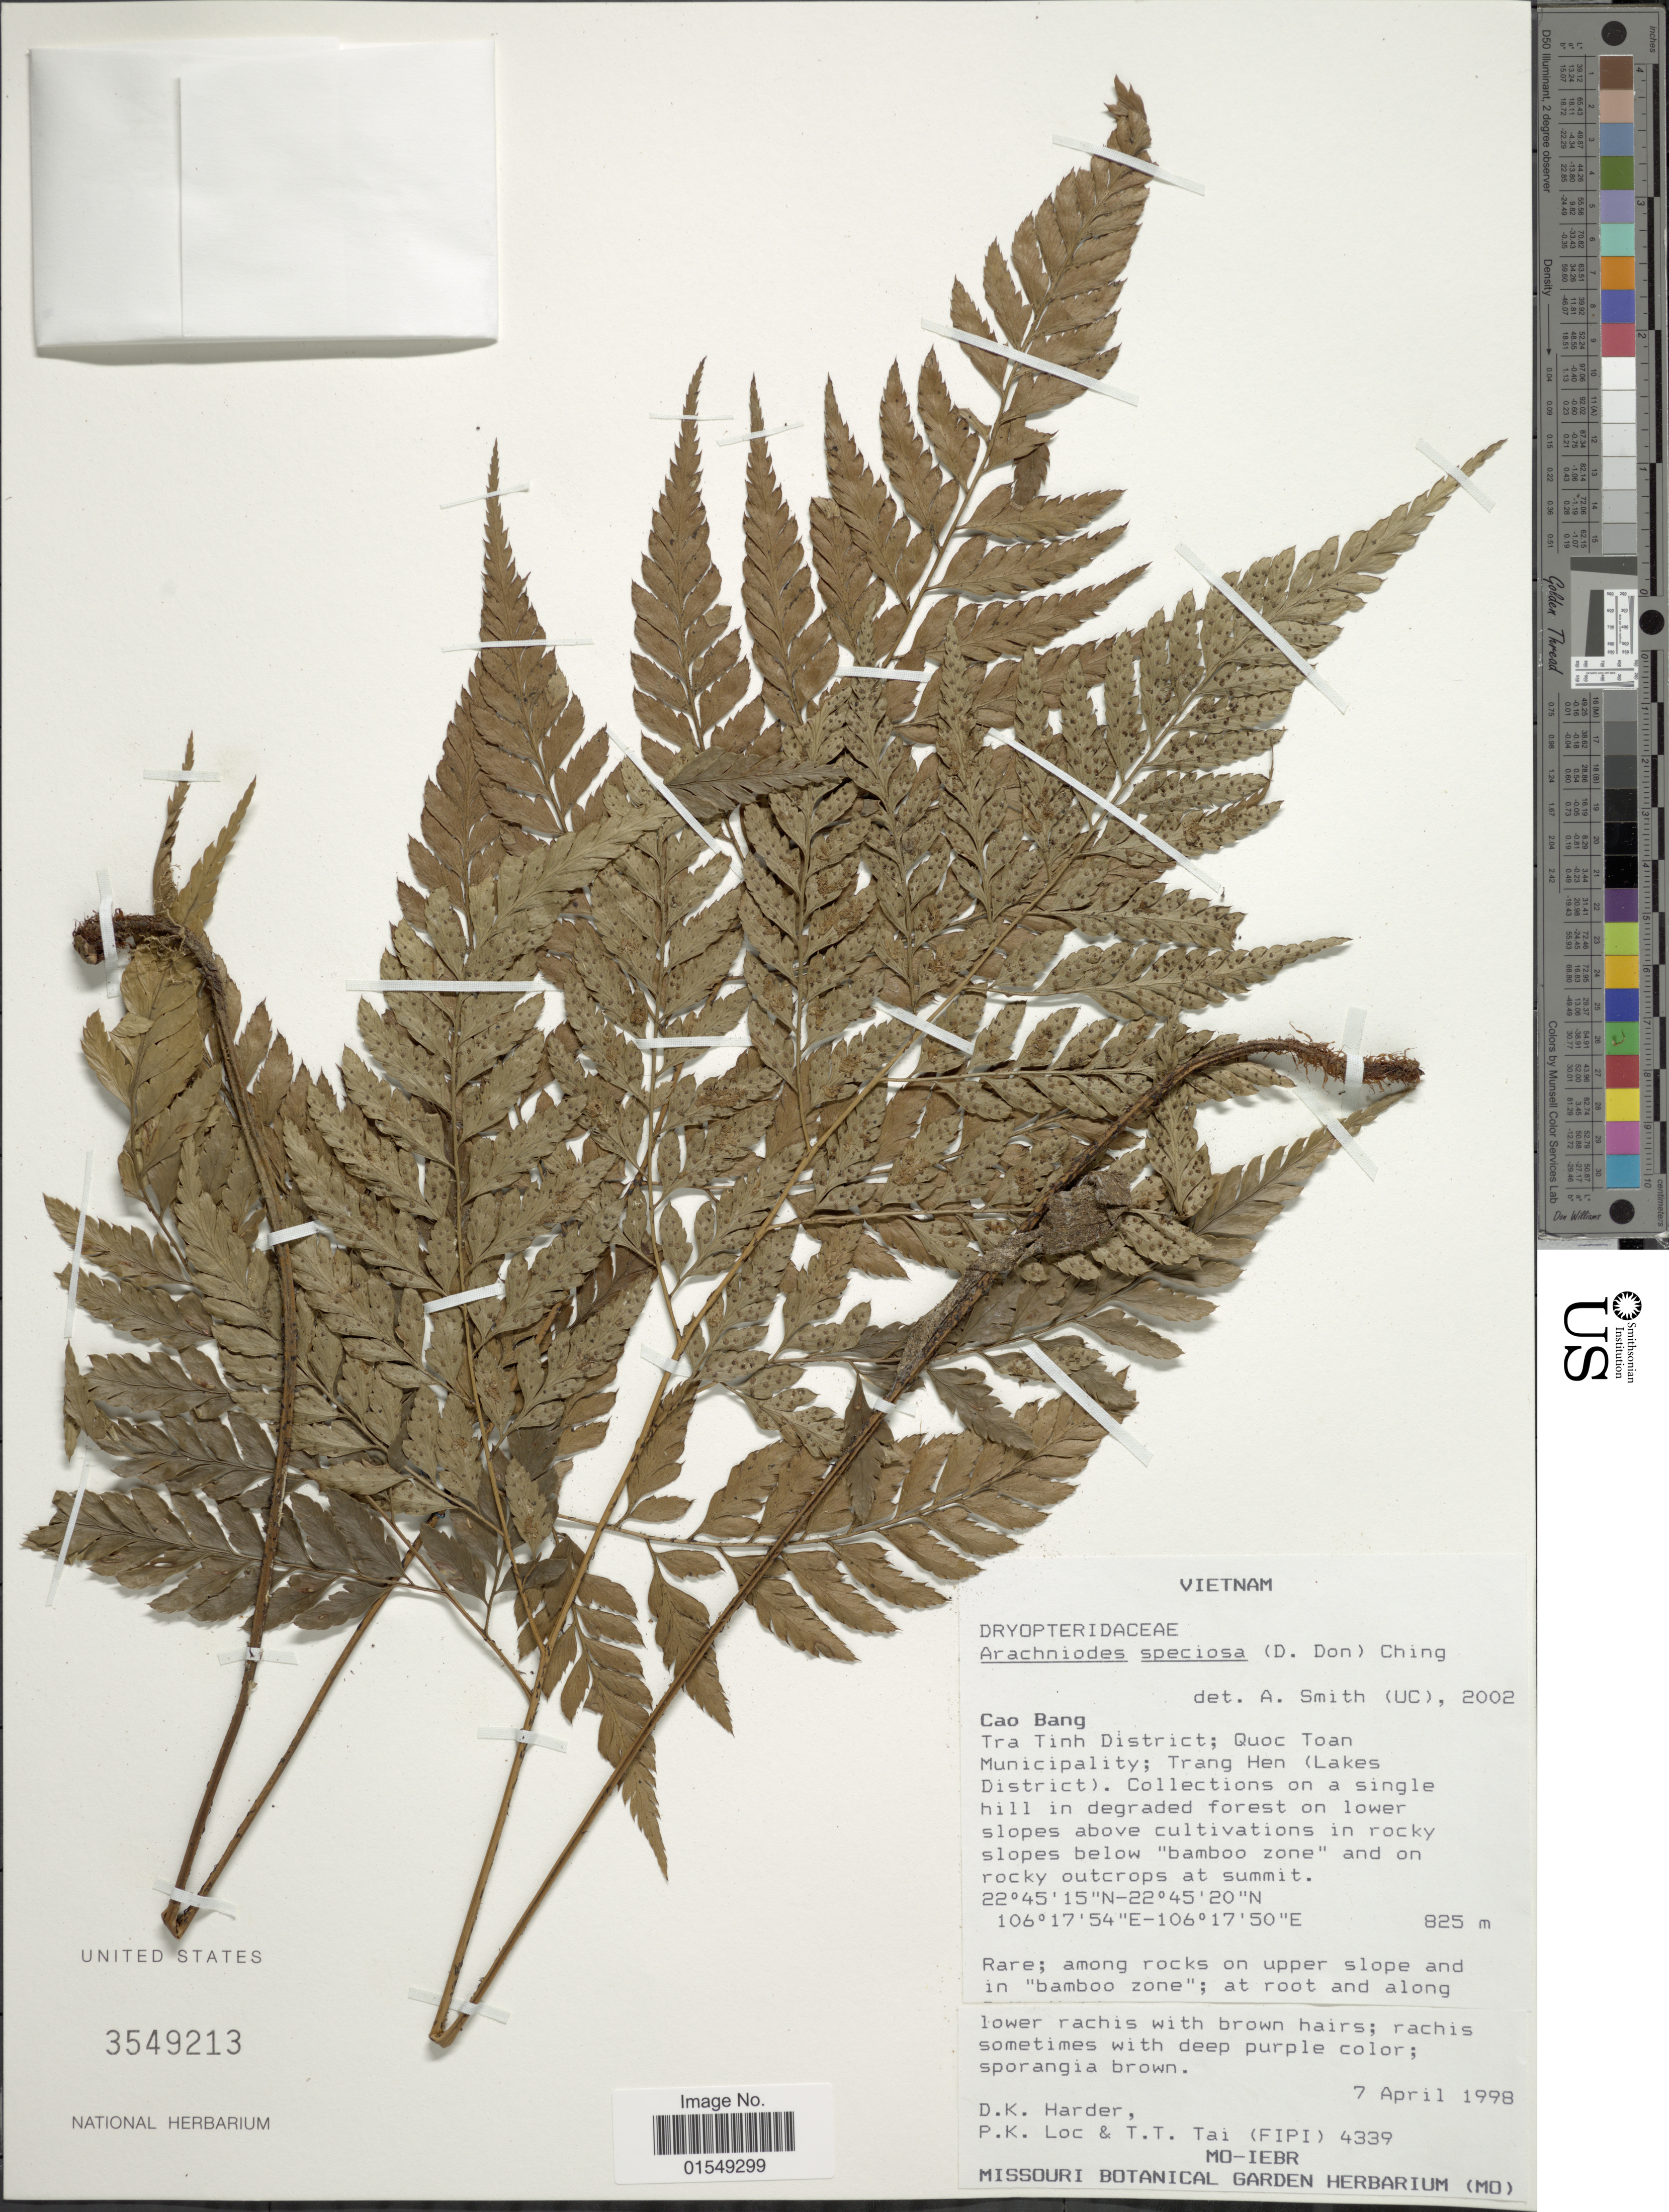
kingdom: Plantae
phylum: Tracheophyta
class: Polypodiopsida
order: Polypodiales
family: Dryopteridaceae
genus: Arachniodes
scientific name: Arachniodes speciosa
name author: (D. Don) Ching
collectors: D. Harder, P. K. Lôc & T. Tai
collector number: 4339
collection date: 1998-04-07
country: Vietnam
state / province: Cao Bang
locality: Cao Bang, Tra Tinh District; Quoc Toan Municipality; Trang Hen (Lakes District), in rocky slopes below bamboo zone and on rocky outrcrops at summit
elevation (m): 825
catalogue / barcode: US 3549213